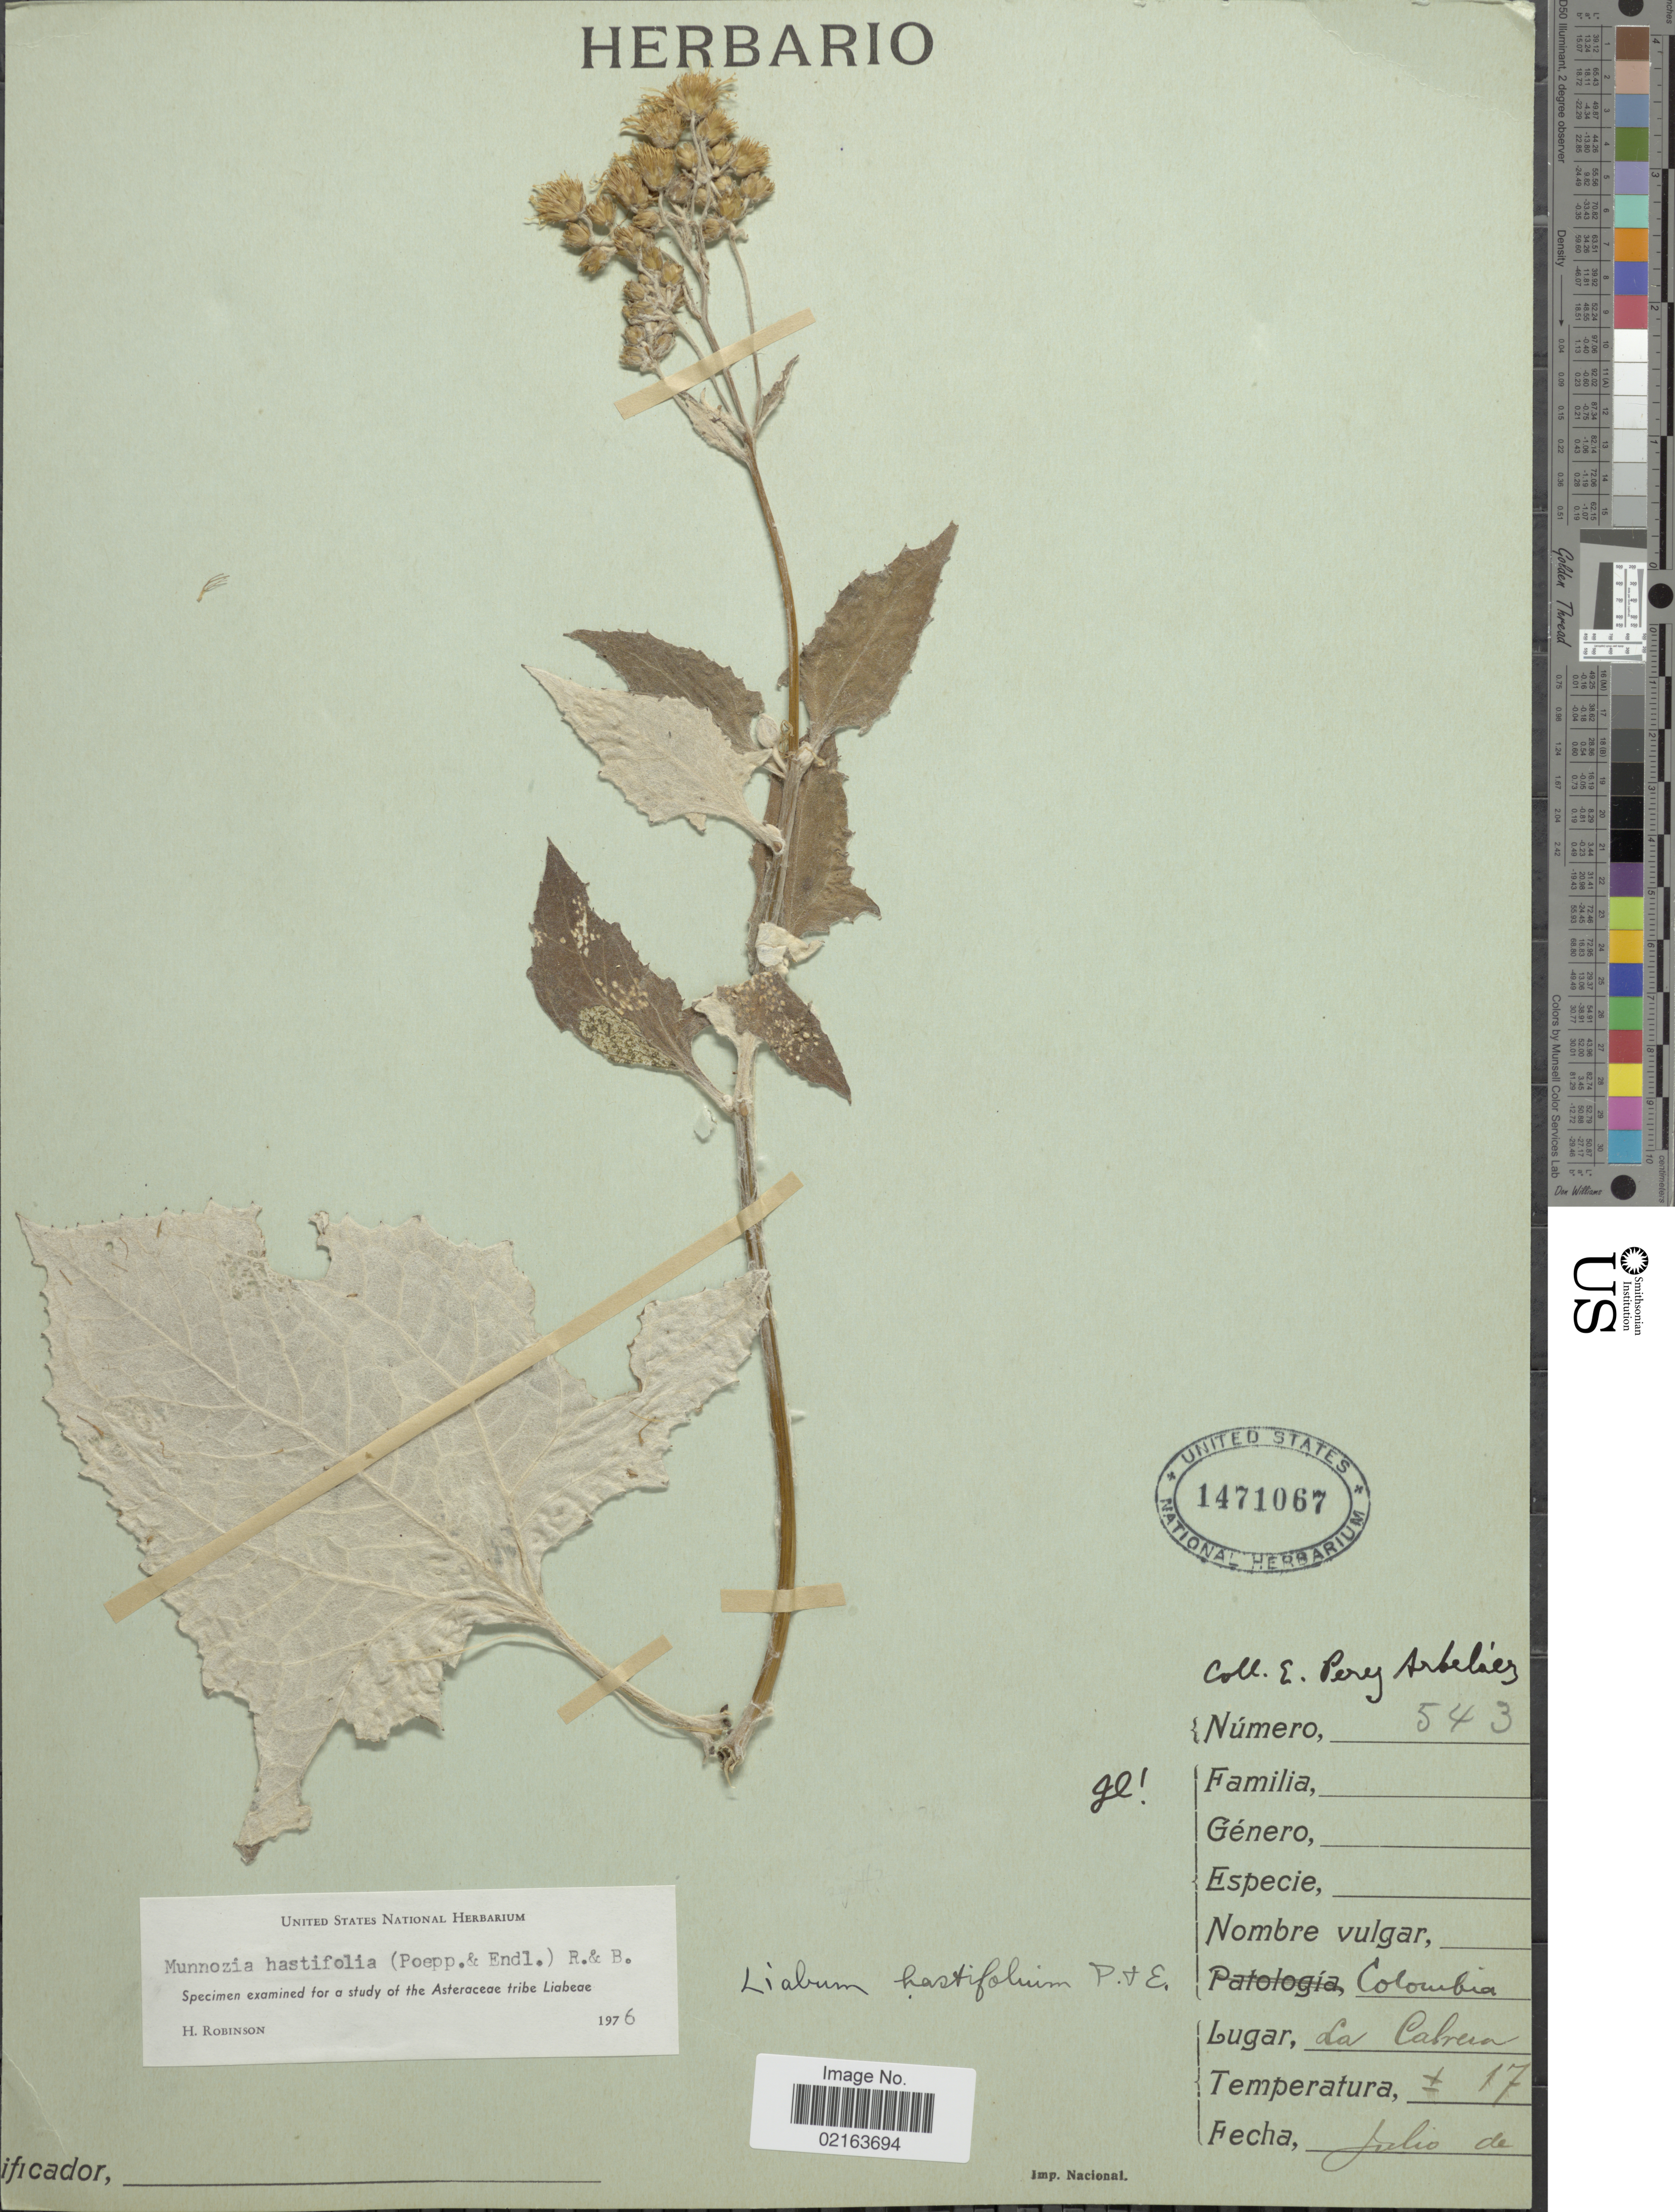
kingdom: Plantae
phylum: Tracheophyta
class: Magnoliopsida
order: Asterales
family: Asteraceae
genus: Munnozia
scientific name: Munnozia hastifolia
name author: (Poepp.) H. Rob. & Brettell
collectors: E. Pérez Arbeláez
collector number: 543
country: Colombia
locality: La Cabrera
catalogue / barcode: US 1471067